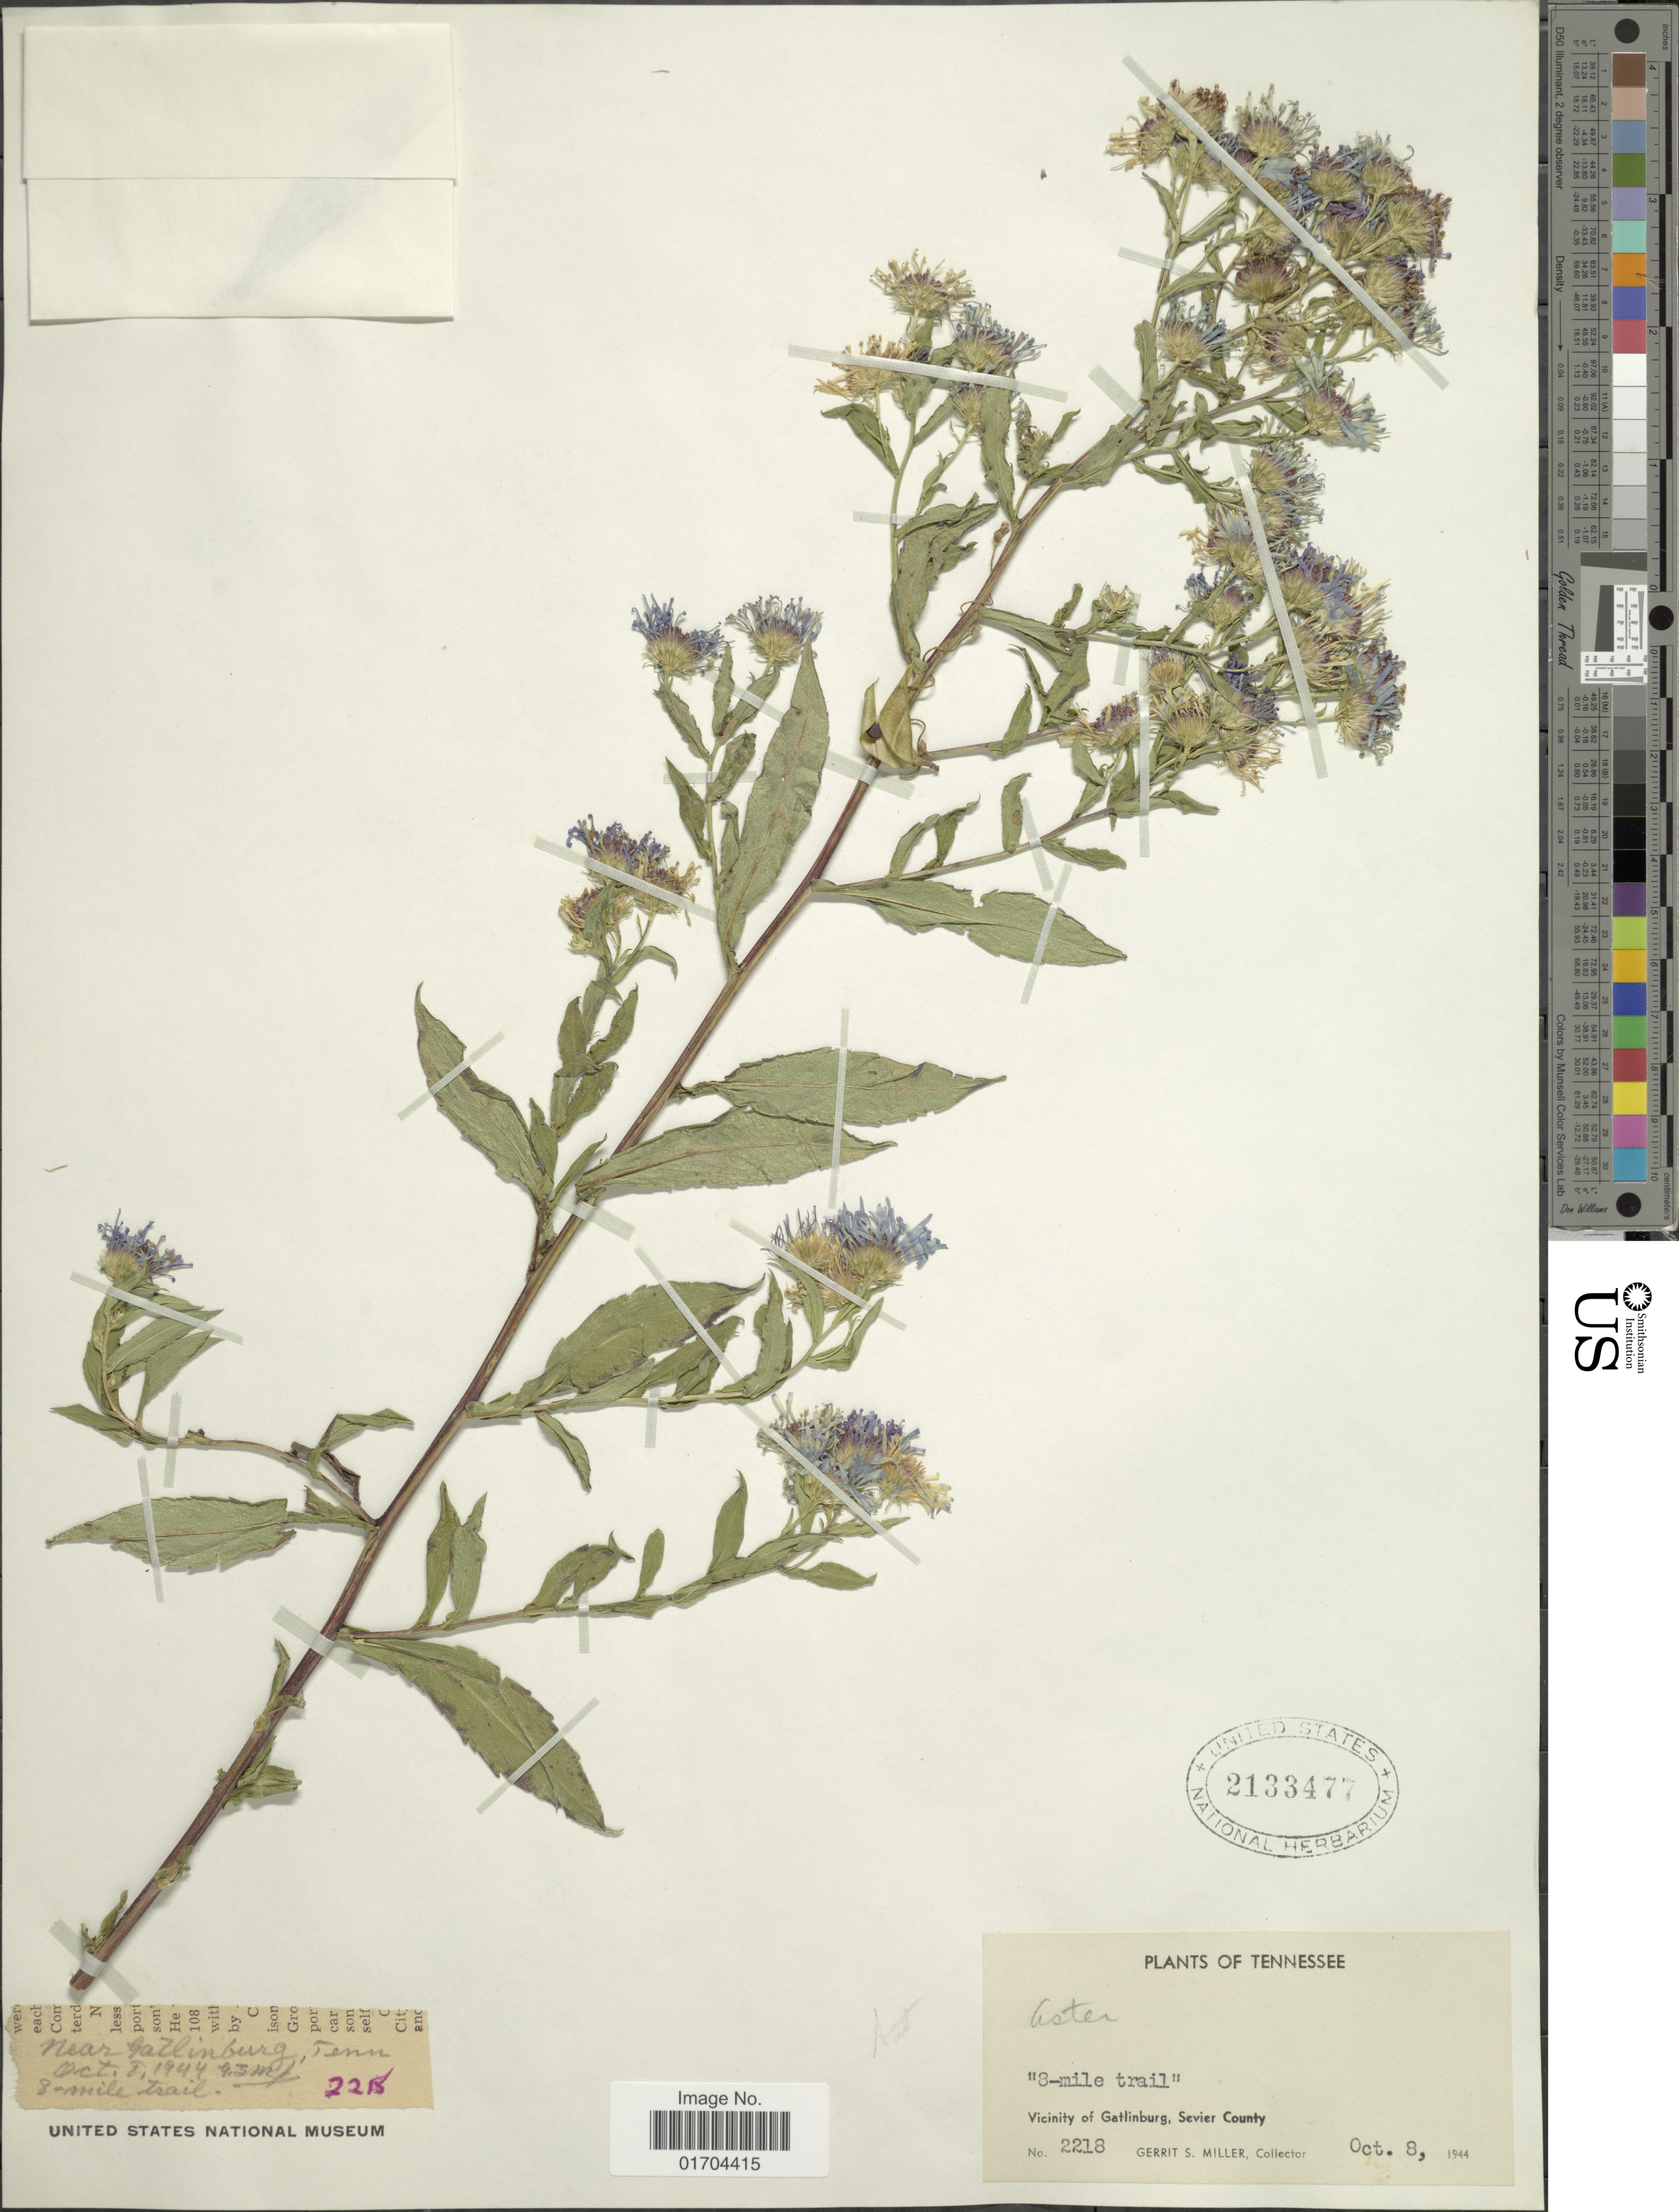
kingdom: Plantae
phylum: Tracheophyta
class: Magnoliopsida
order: Asterales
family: Asteraceae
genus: Symphyotrichum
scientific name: Symphyotrichum sp.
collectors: G. S. Miller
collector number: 2218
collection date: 1944-10-08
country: United States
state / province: Tennessee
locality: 8-mile trail, Vicinity of Gatlinburg, Sevier County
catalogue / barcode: US 2133477